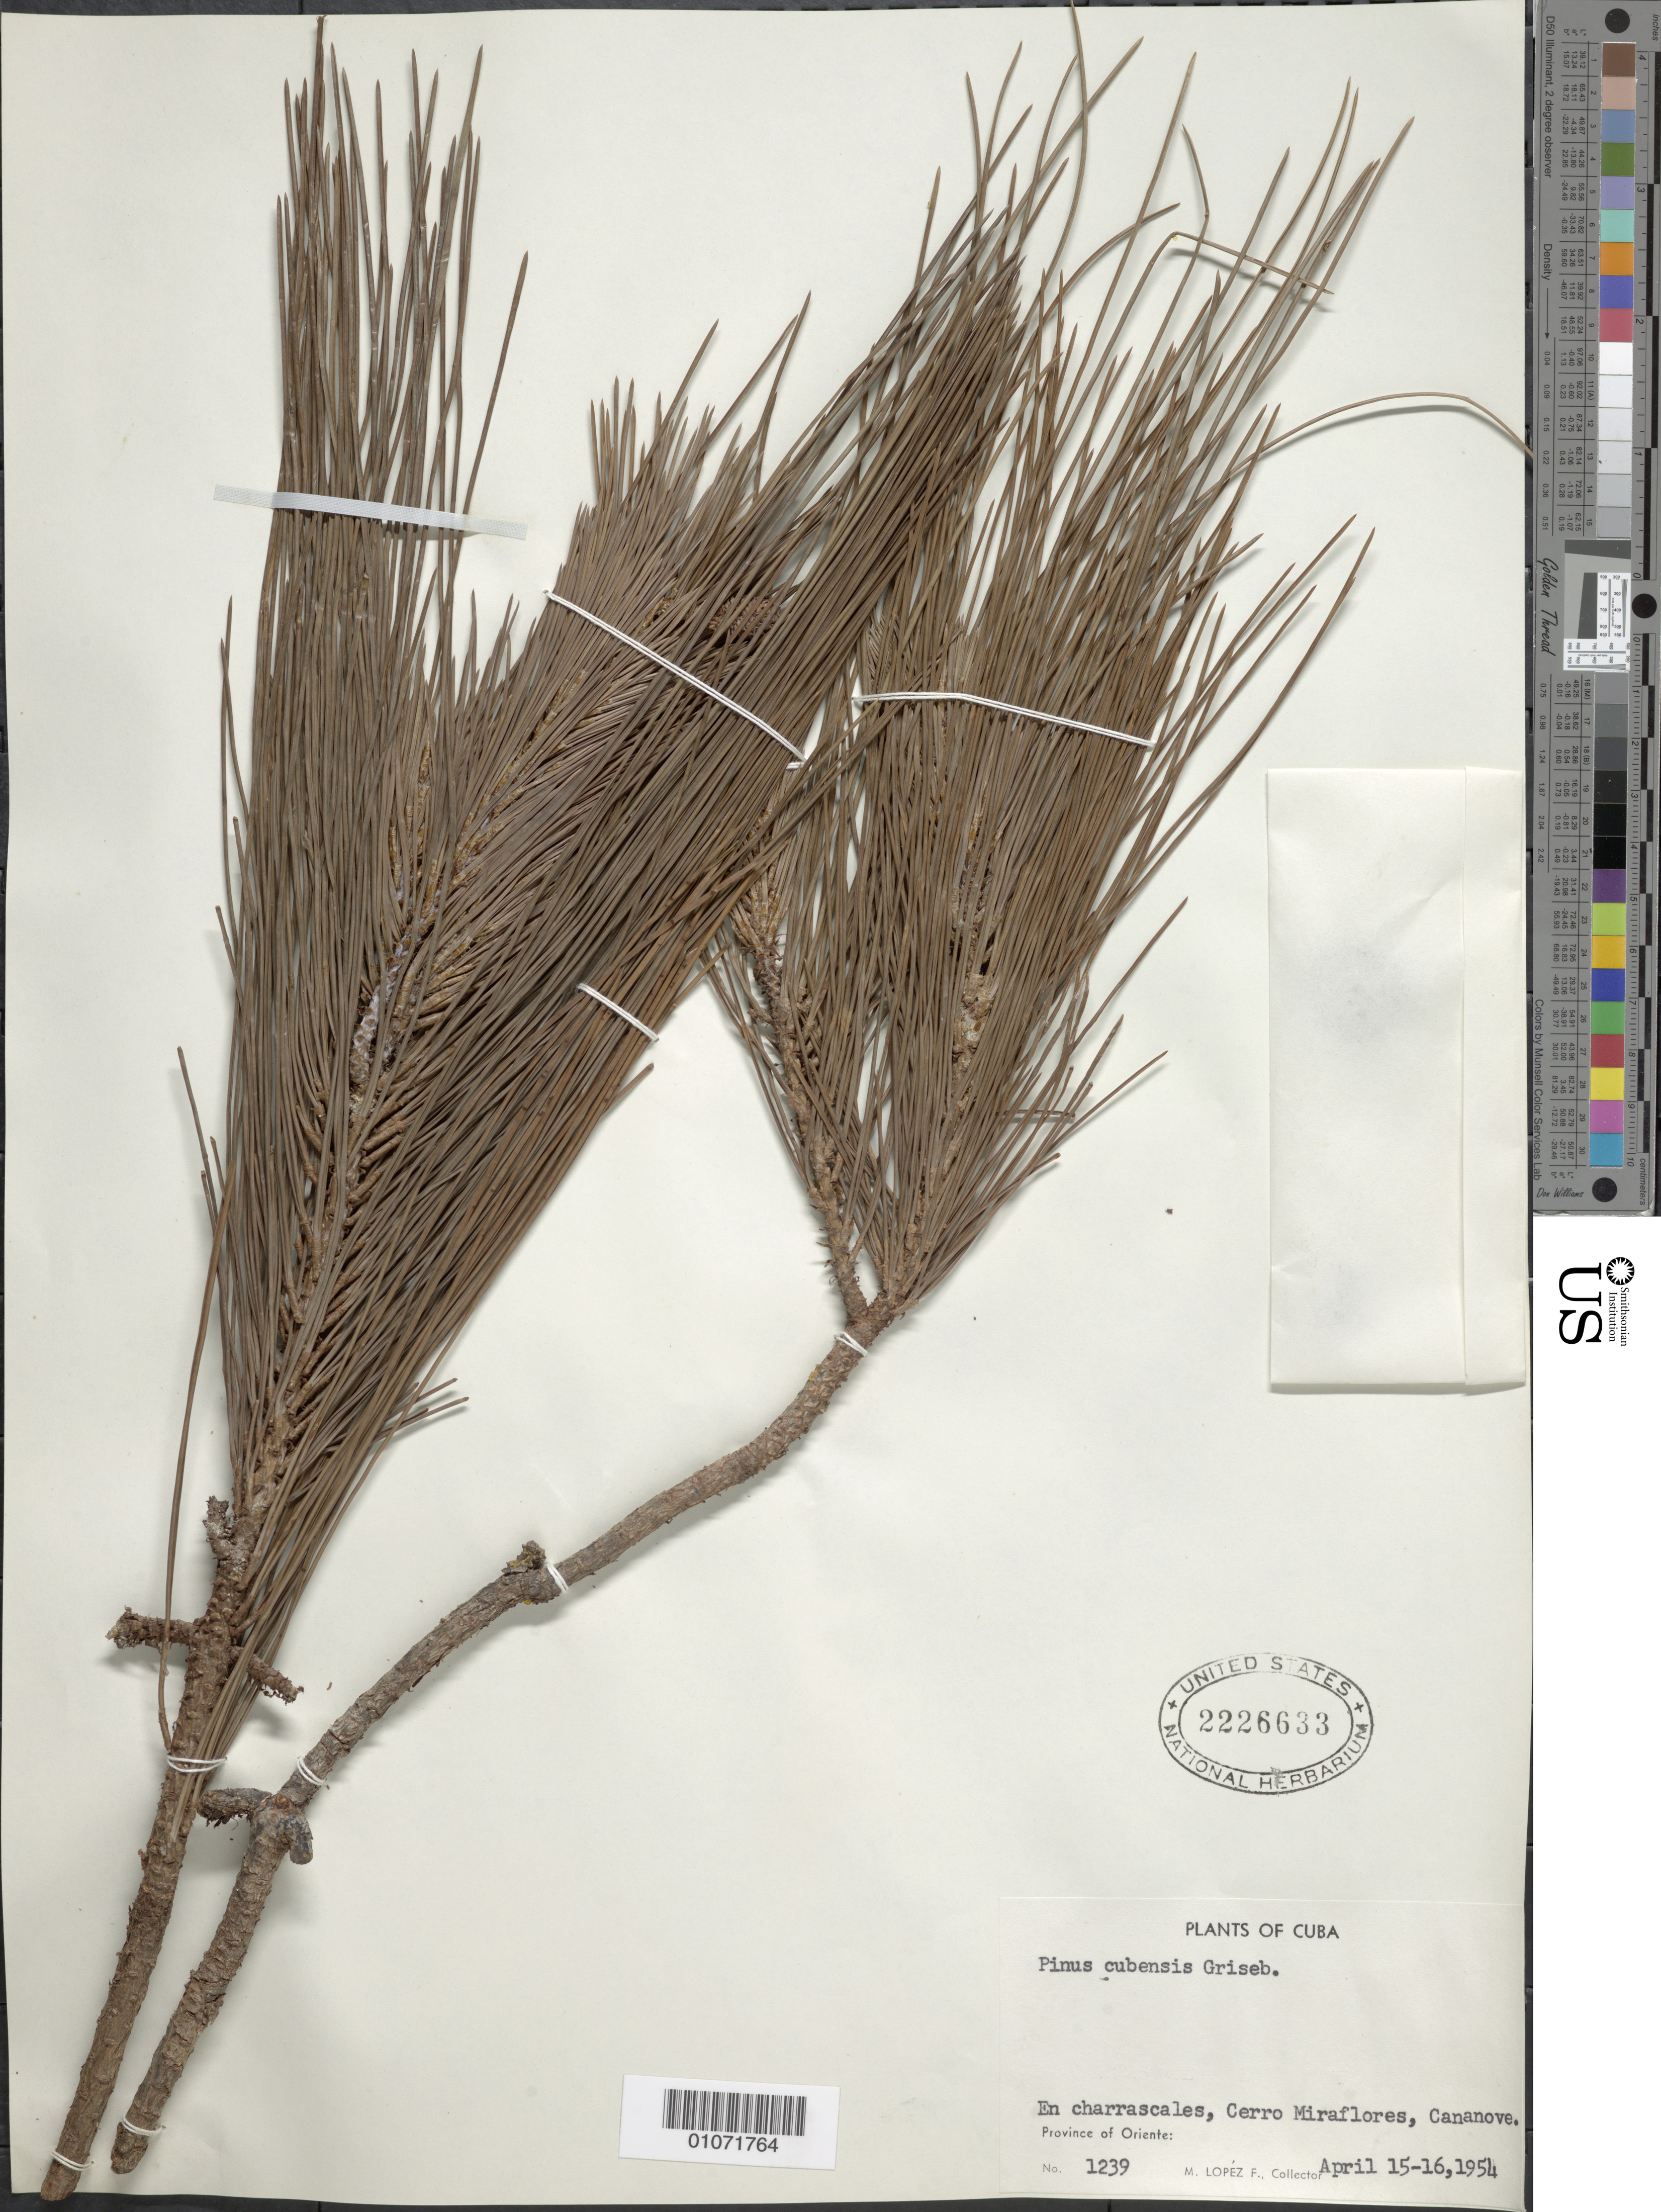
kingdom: Plantae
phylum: Tracheophyta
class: Pinopsida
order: Pinales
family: Pinaceae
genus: Pinus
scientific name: Pinus cubensis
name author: Griseb.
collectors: M. López Figueiras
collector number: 1239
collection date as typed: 15 Apr 1954 to 16 Apr 1954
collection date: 1954-04-15/1954-04-16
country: Cuba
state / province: Oriente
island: Cuba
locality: En charrascales, Cerro Miraflores, Cananove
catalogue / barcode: US 2226633